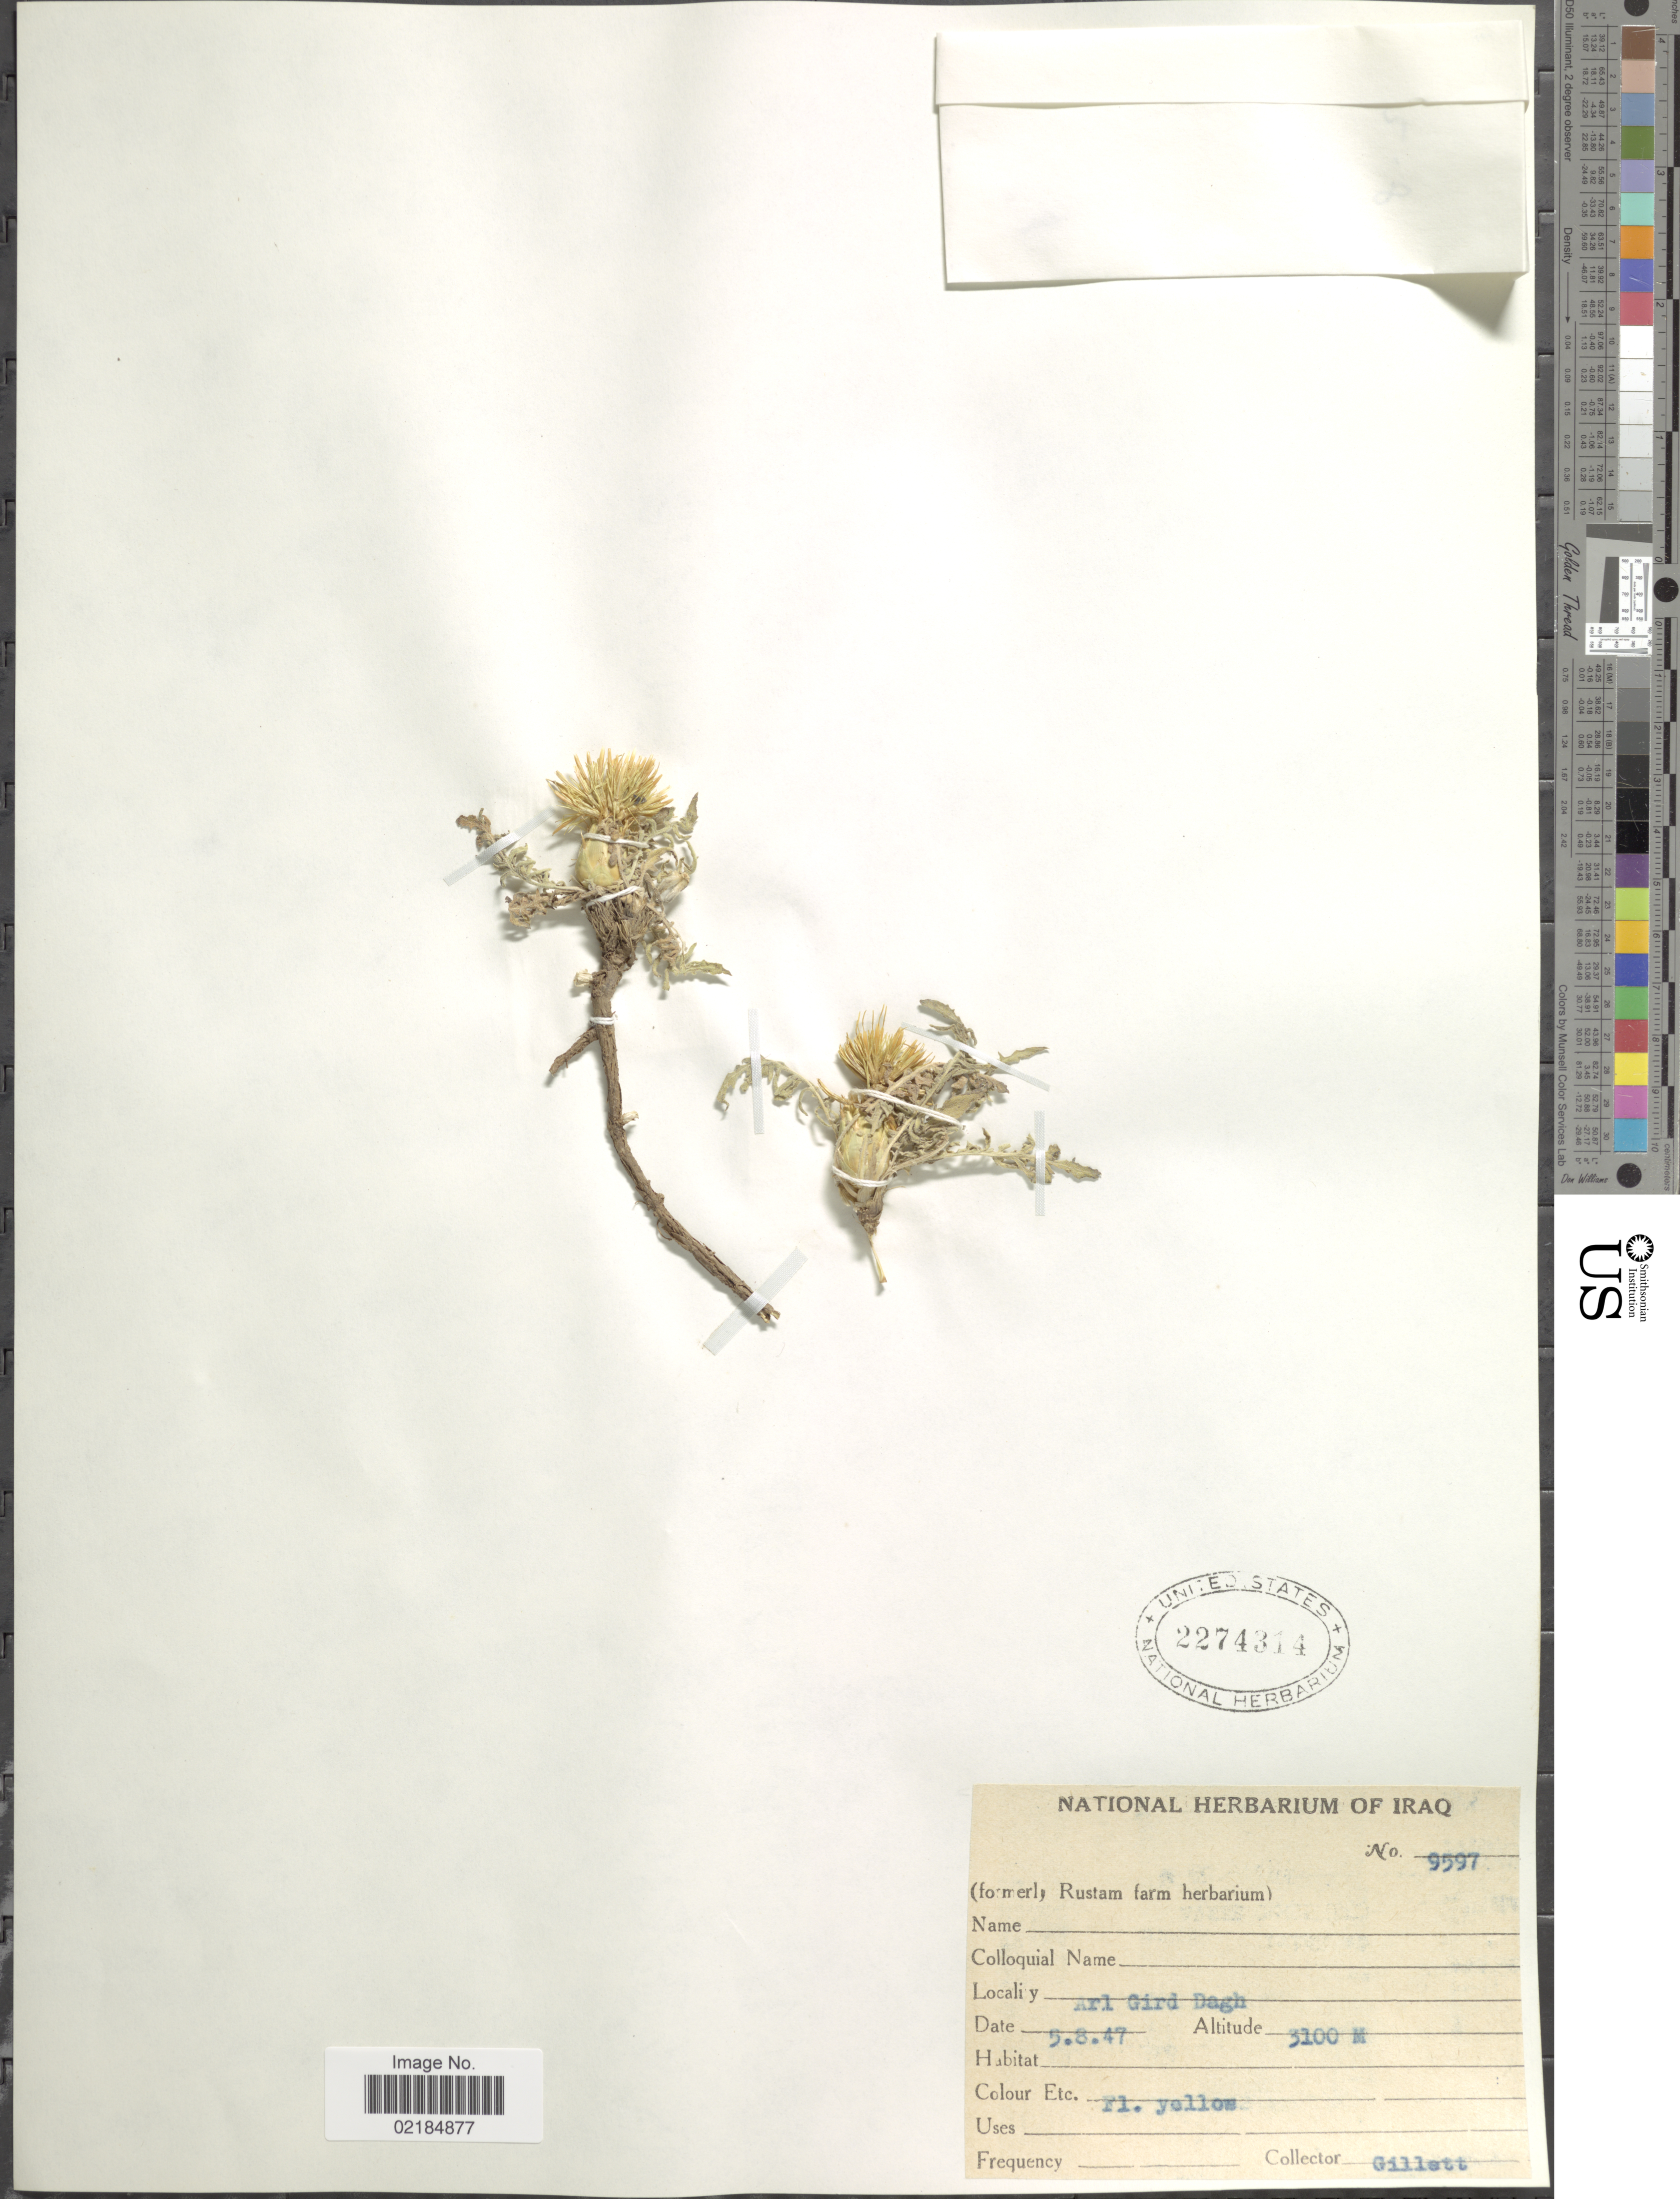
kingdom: Plantae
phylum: Tracheophyta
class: Magnoliopsida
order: Asterales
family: Asteraceae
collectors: Gillett, --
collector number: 9597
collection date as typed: Transcribed d/m/y: 5/8/47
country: Iraq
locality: Arl Gird Dagh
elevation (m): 3100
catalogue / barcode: US 2274314